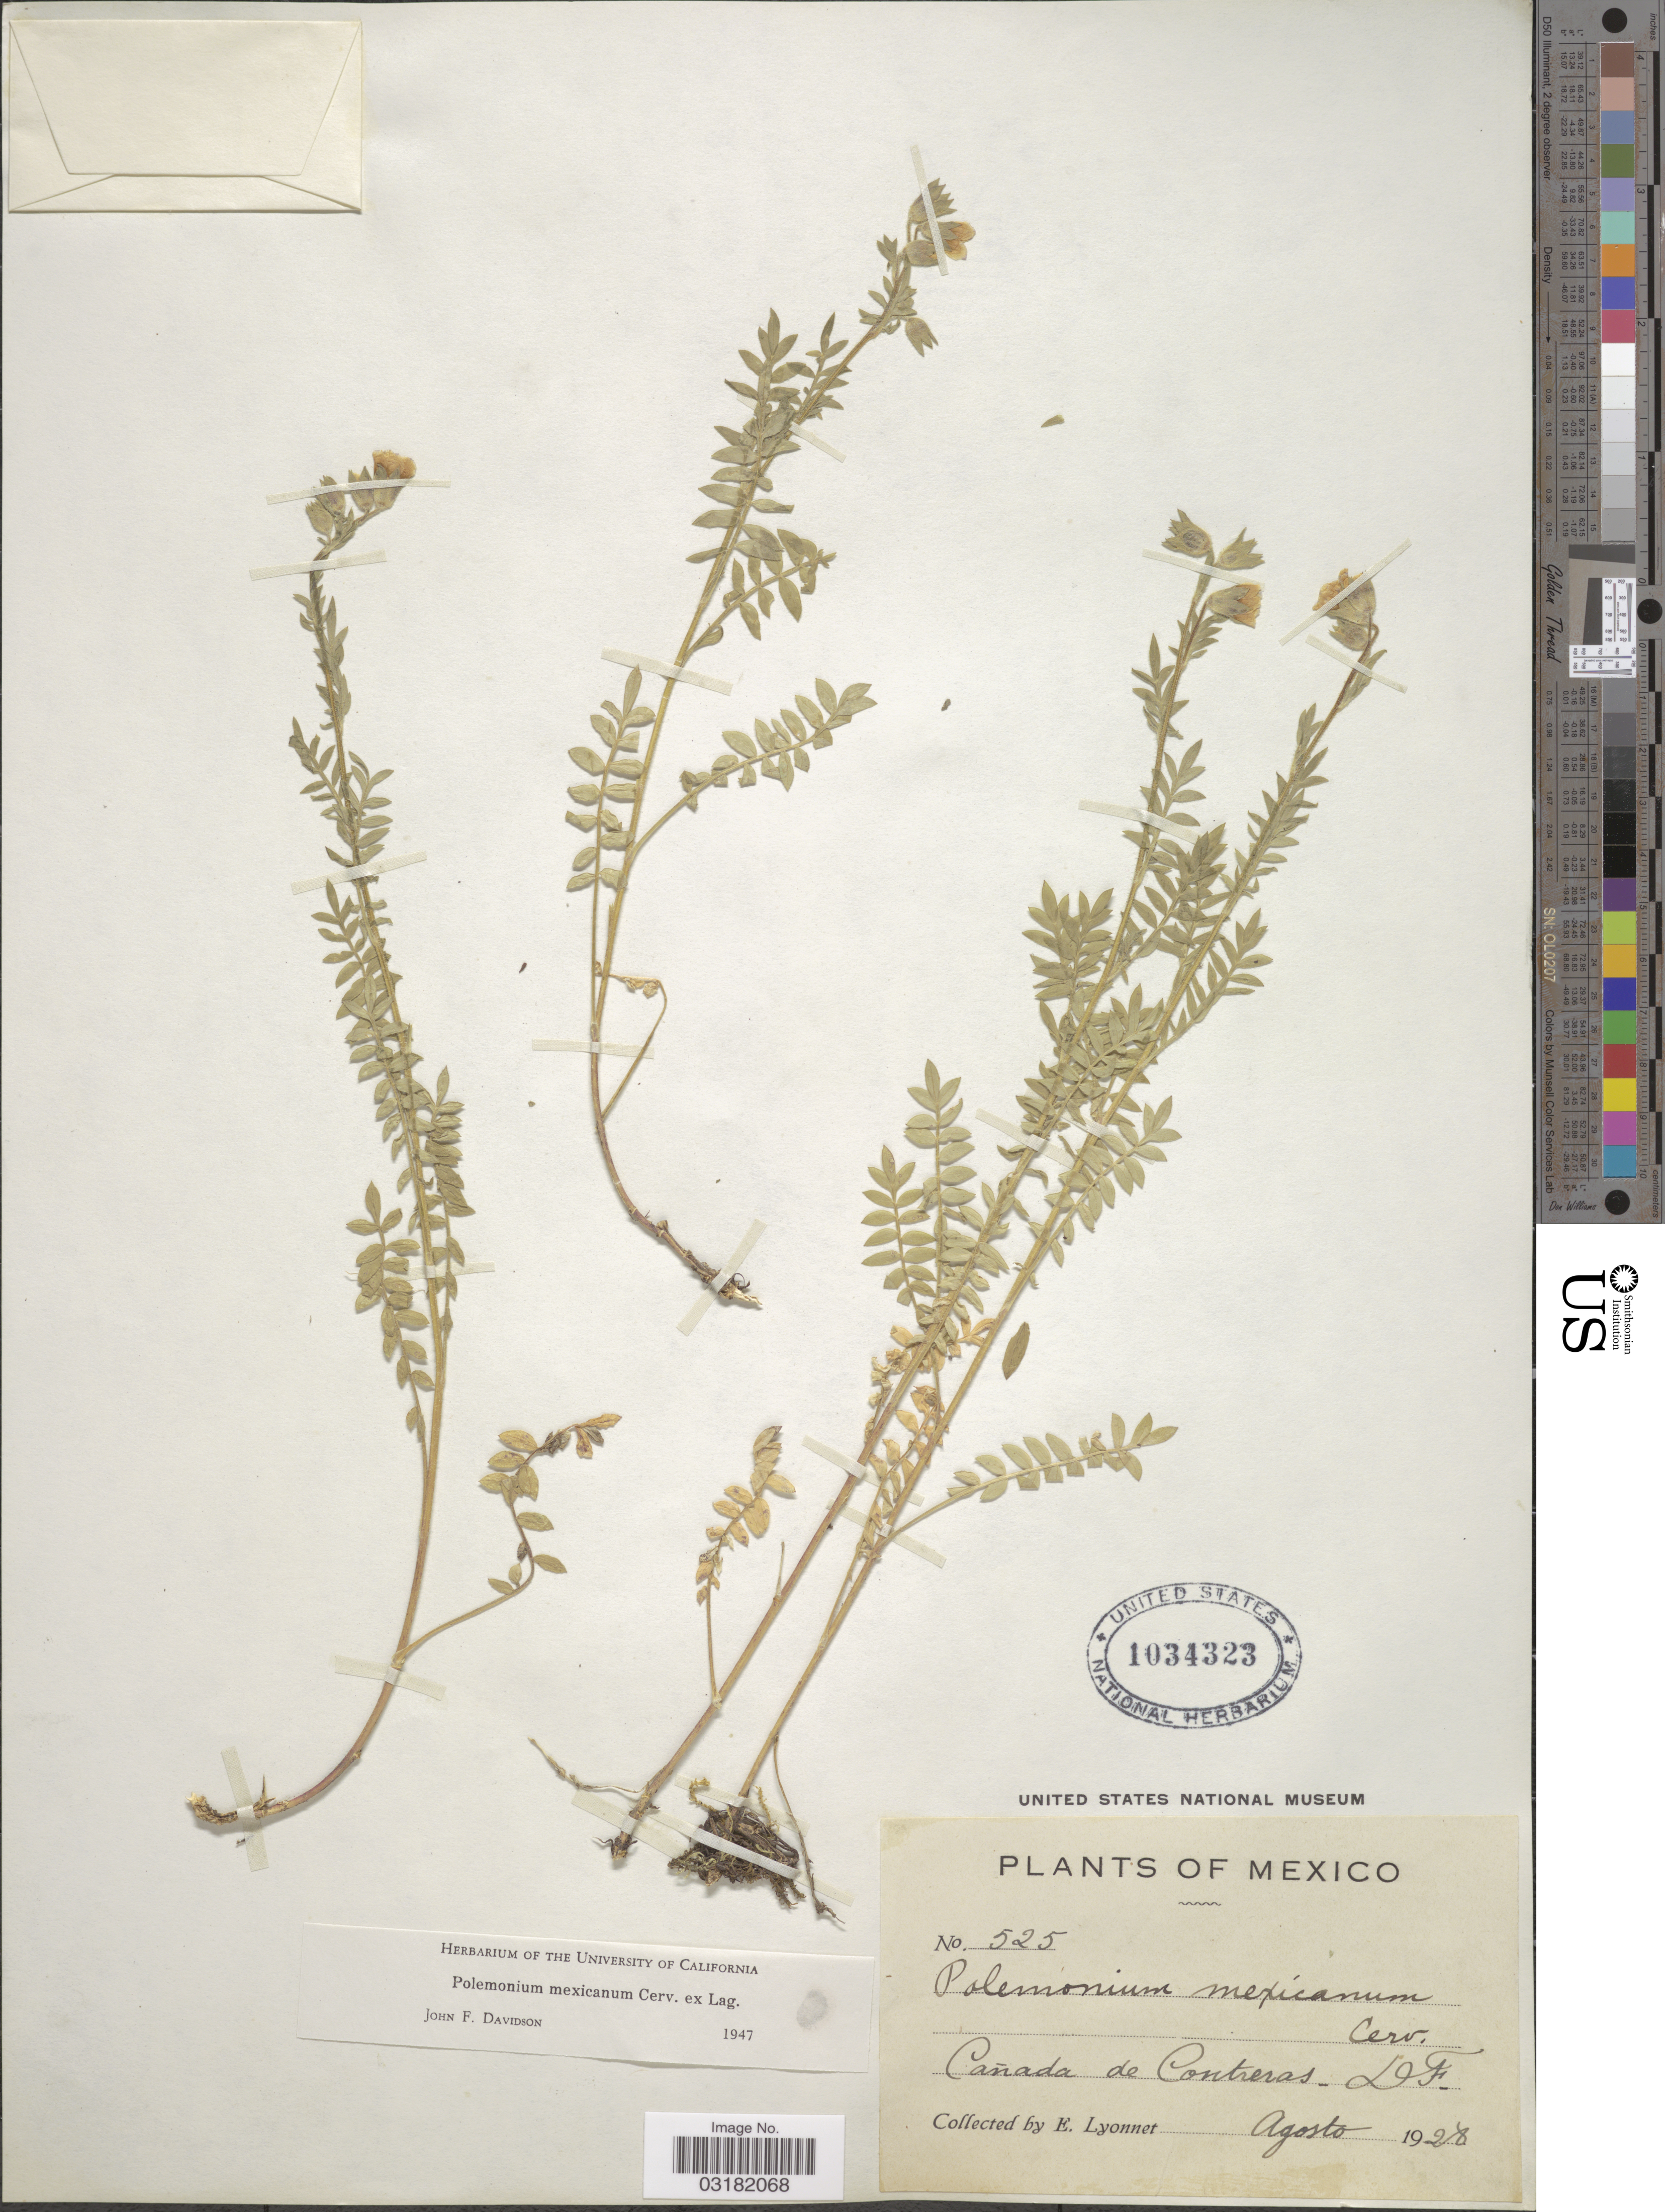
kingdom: Plantae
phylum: Tracheophyta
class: Magnoliopsida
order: Ericales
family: Polemoniaceae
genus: Polemonium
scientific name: Polemonium mexicanum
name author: Cerv. ex Lag.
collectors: E. Lyonnet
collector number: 525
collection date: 1928-08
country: Mexico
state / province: Distrito Federal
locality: Cañada de Contreras, DF.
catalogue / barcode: US 1034323